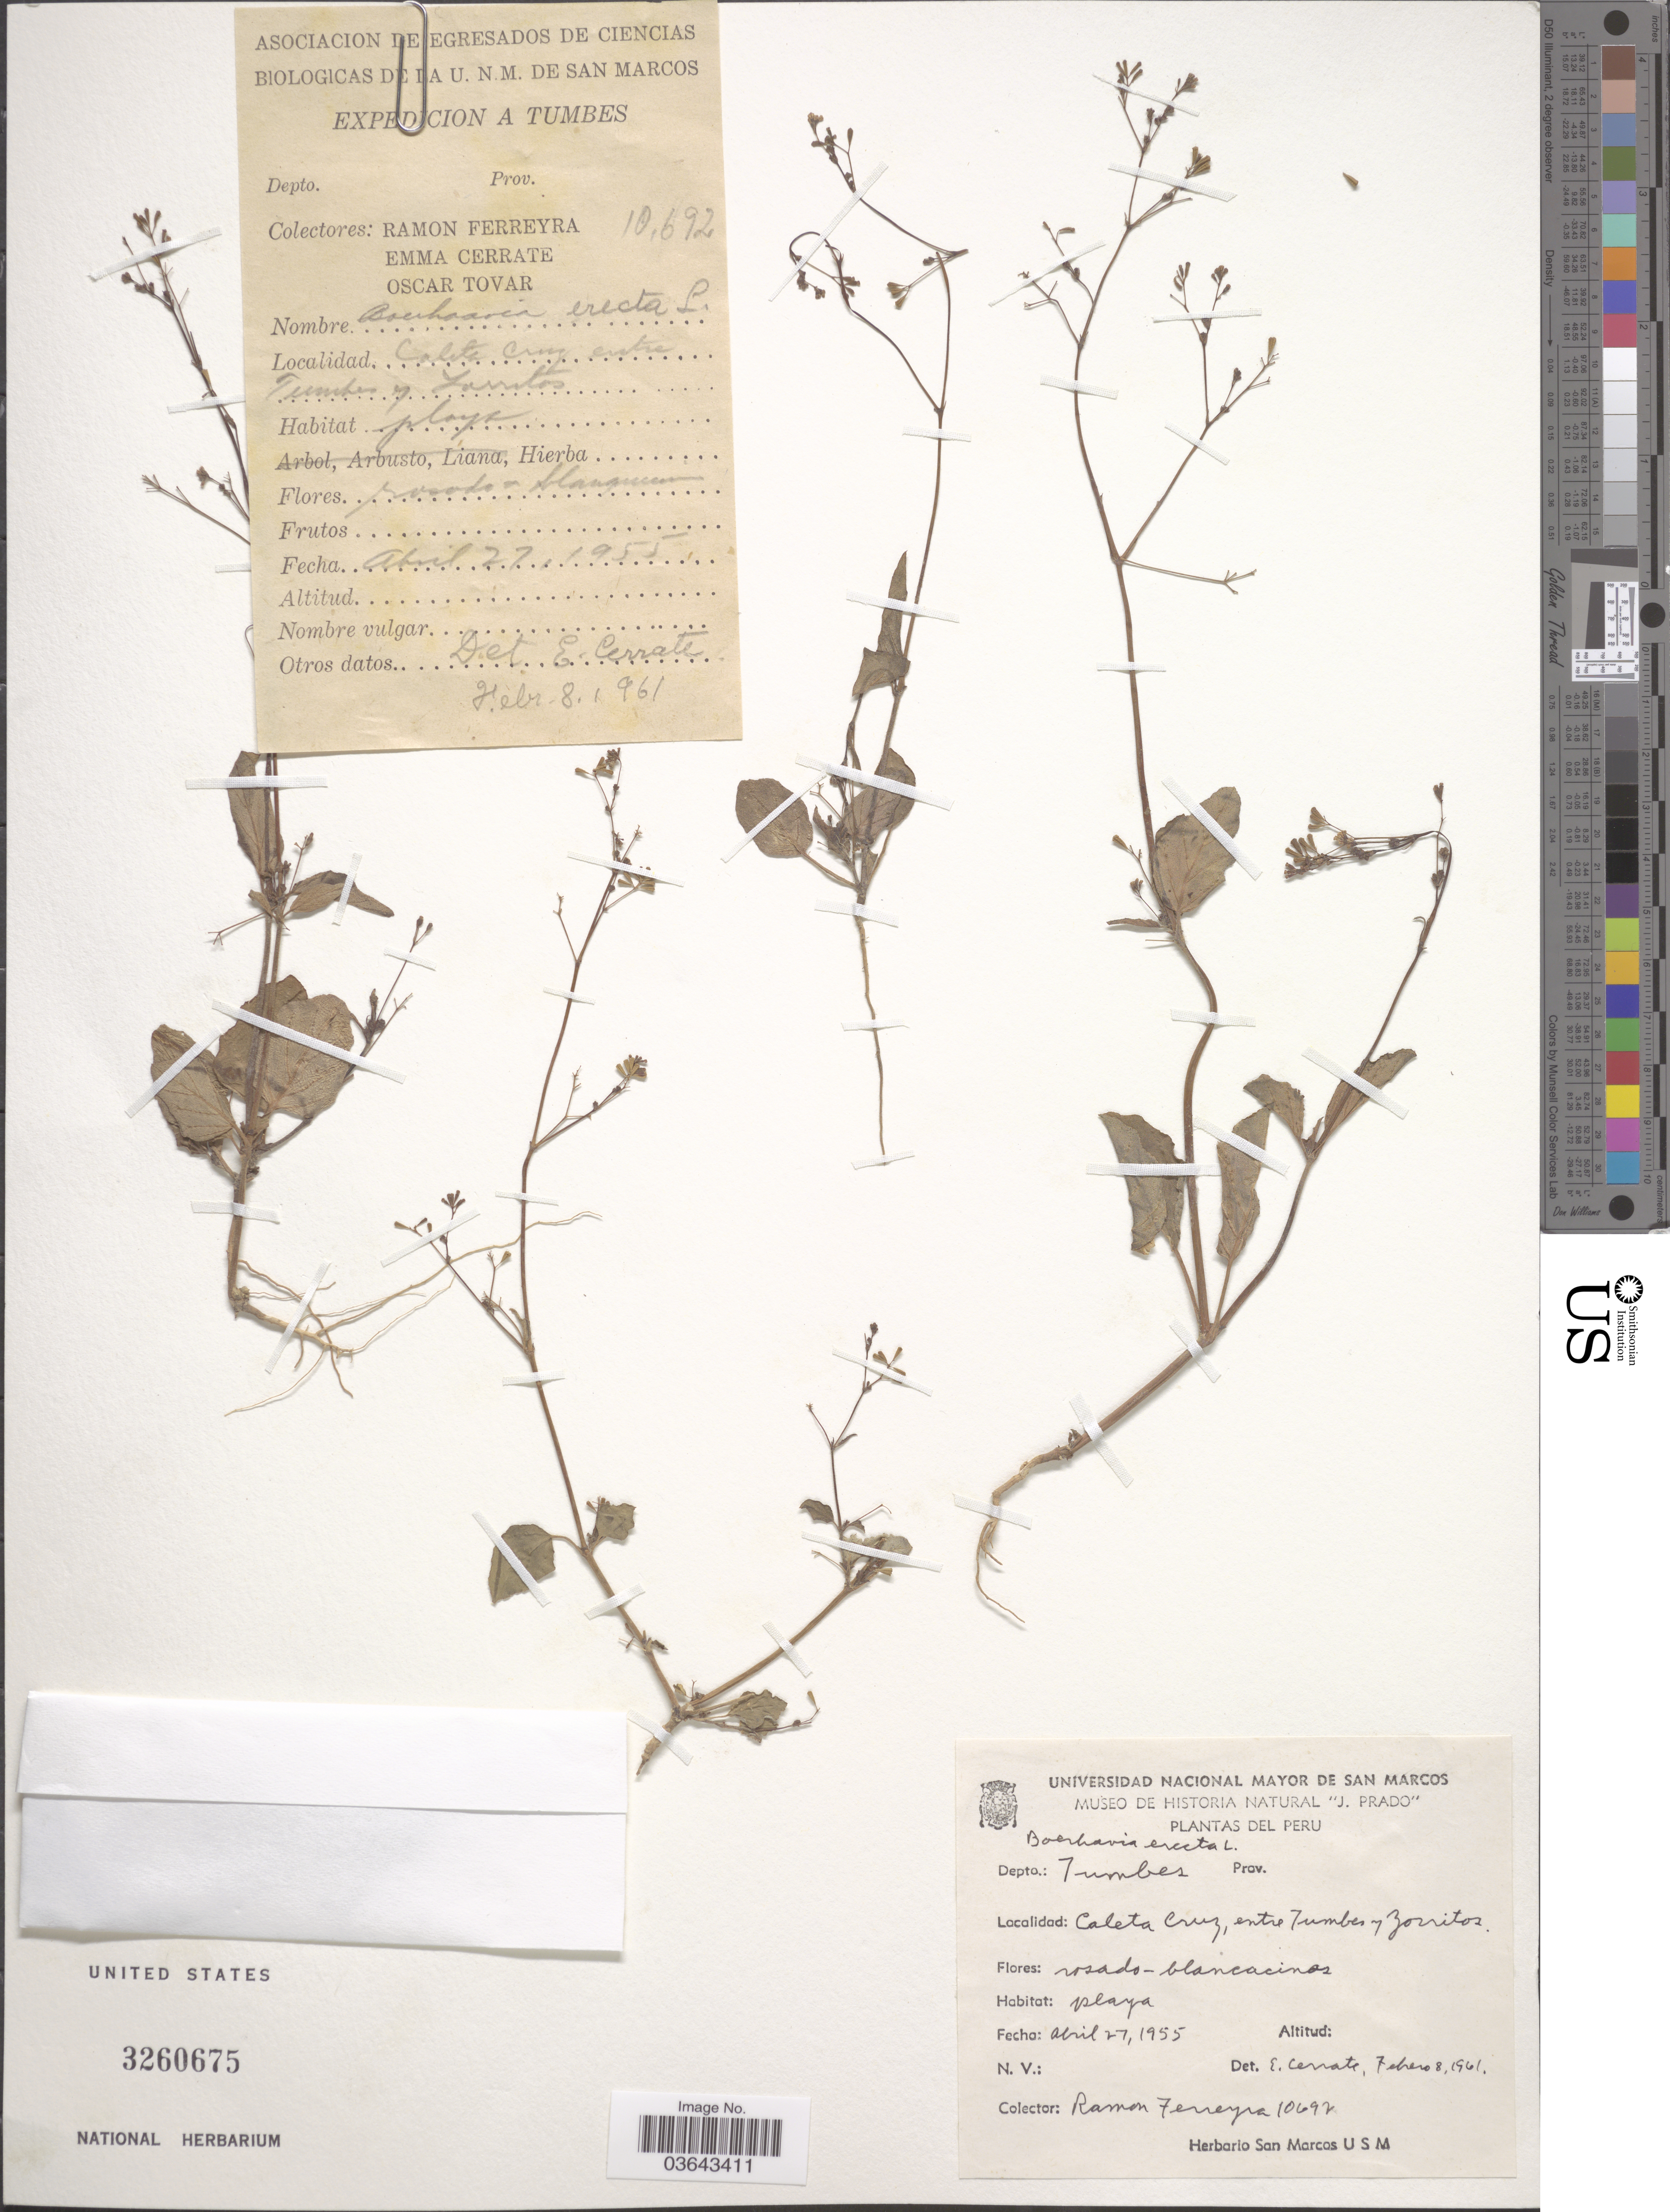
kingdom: Plantae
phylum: Tracheophyta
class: Magnoliopsida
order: Caryophyllales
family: Nyctaginaceae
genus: Boerhavia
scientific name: Boerhavia erecta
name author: L.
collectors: R. A. Ferreyra, E. Cerrate & Ó. Tovar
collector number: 10692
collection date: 1955-04-27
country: Peru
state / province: Tumbes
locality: Depto.: Tumbes. Caleta Cruz, entre Tumbes y Zorritos.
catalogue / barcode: US 3260675